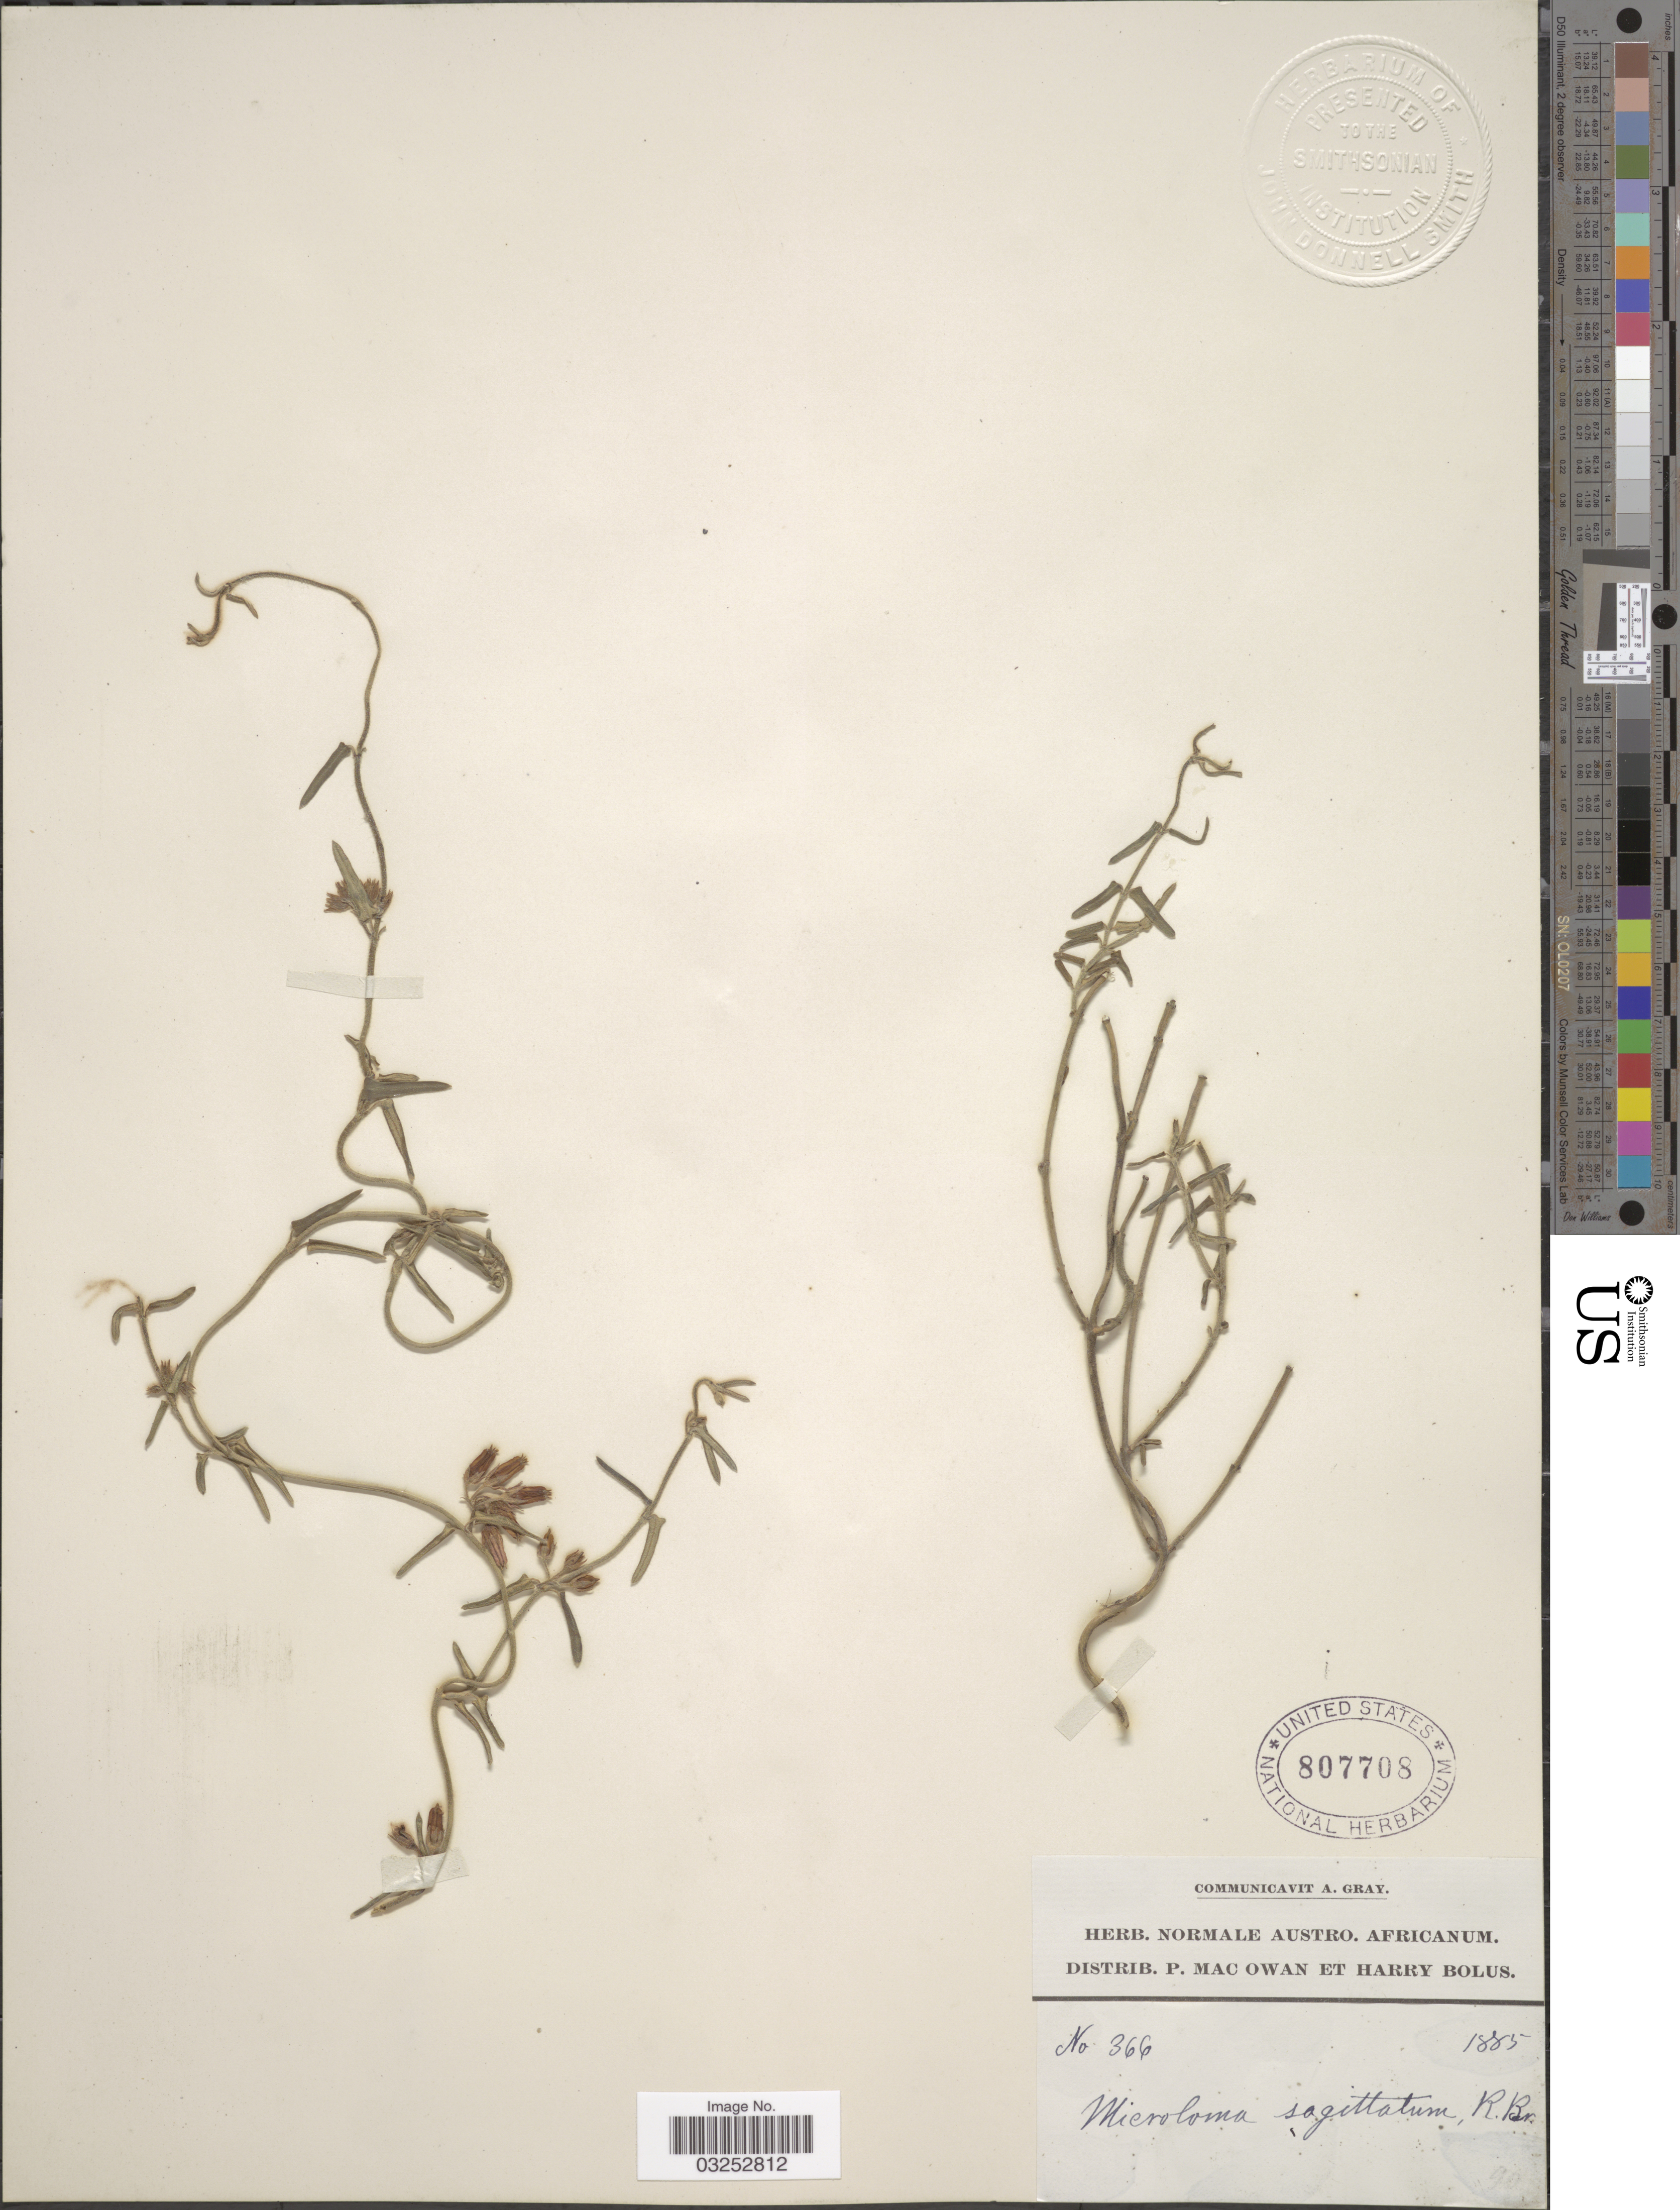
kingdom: Plantae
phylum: Tracheophyta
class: Magnoliopsida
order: Gentianales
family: Apocynaceae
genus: Microloma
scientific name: Microloma sagittatum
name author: (L.) R. Br.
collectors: P. Owan & H. Bolus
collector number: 366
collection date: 1885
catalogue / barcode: US 807708